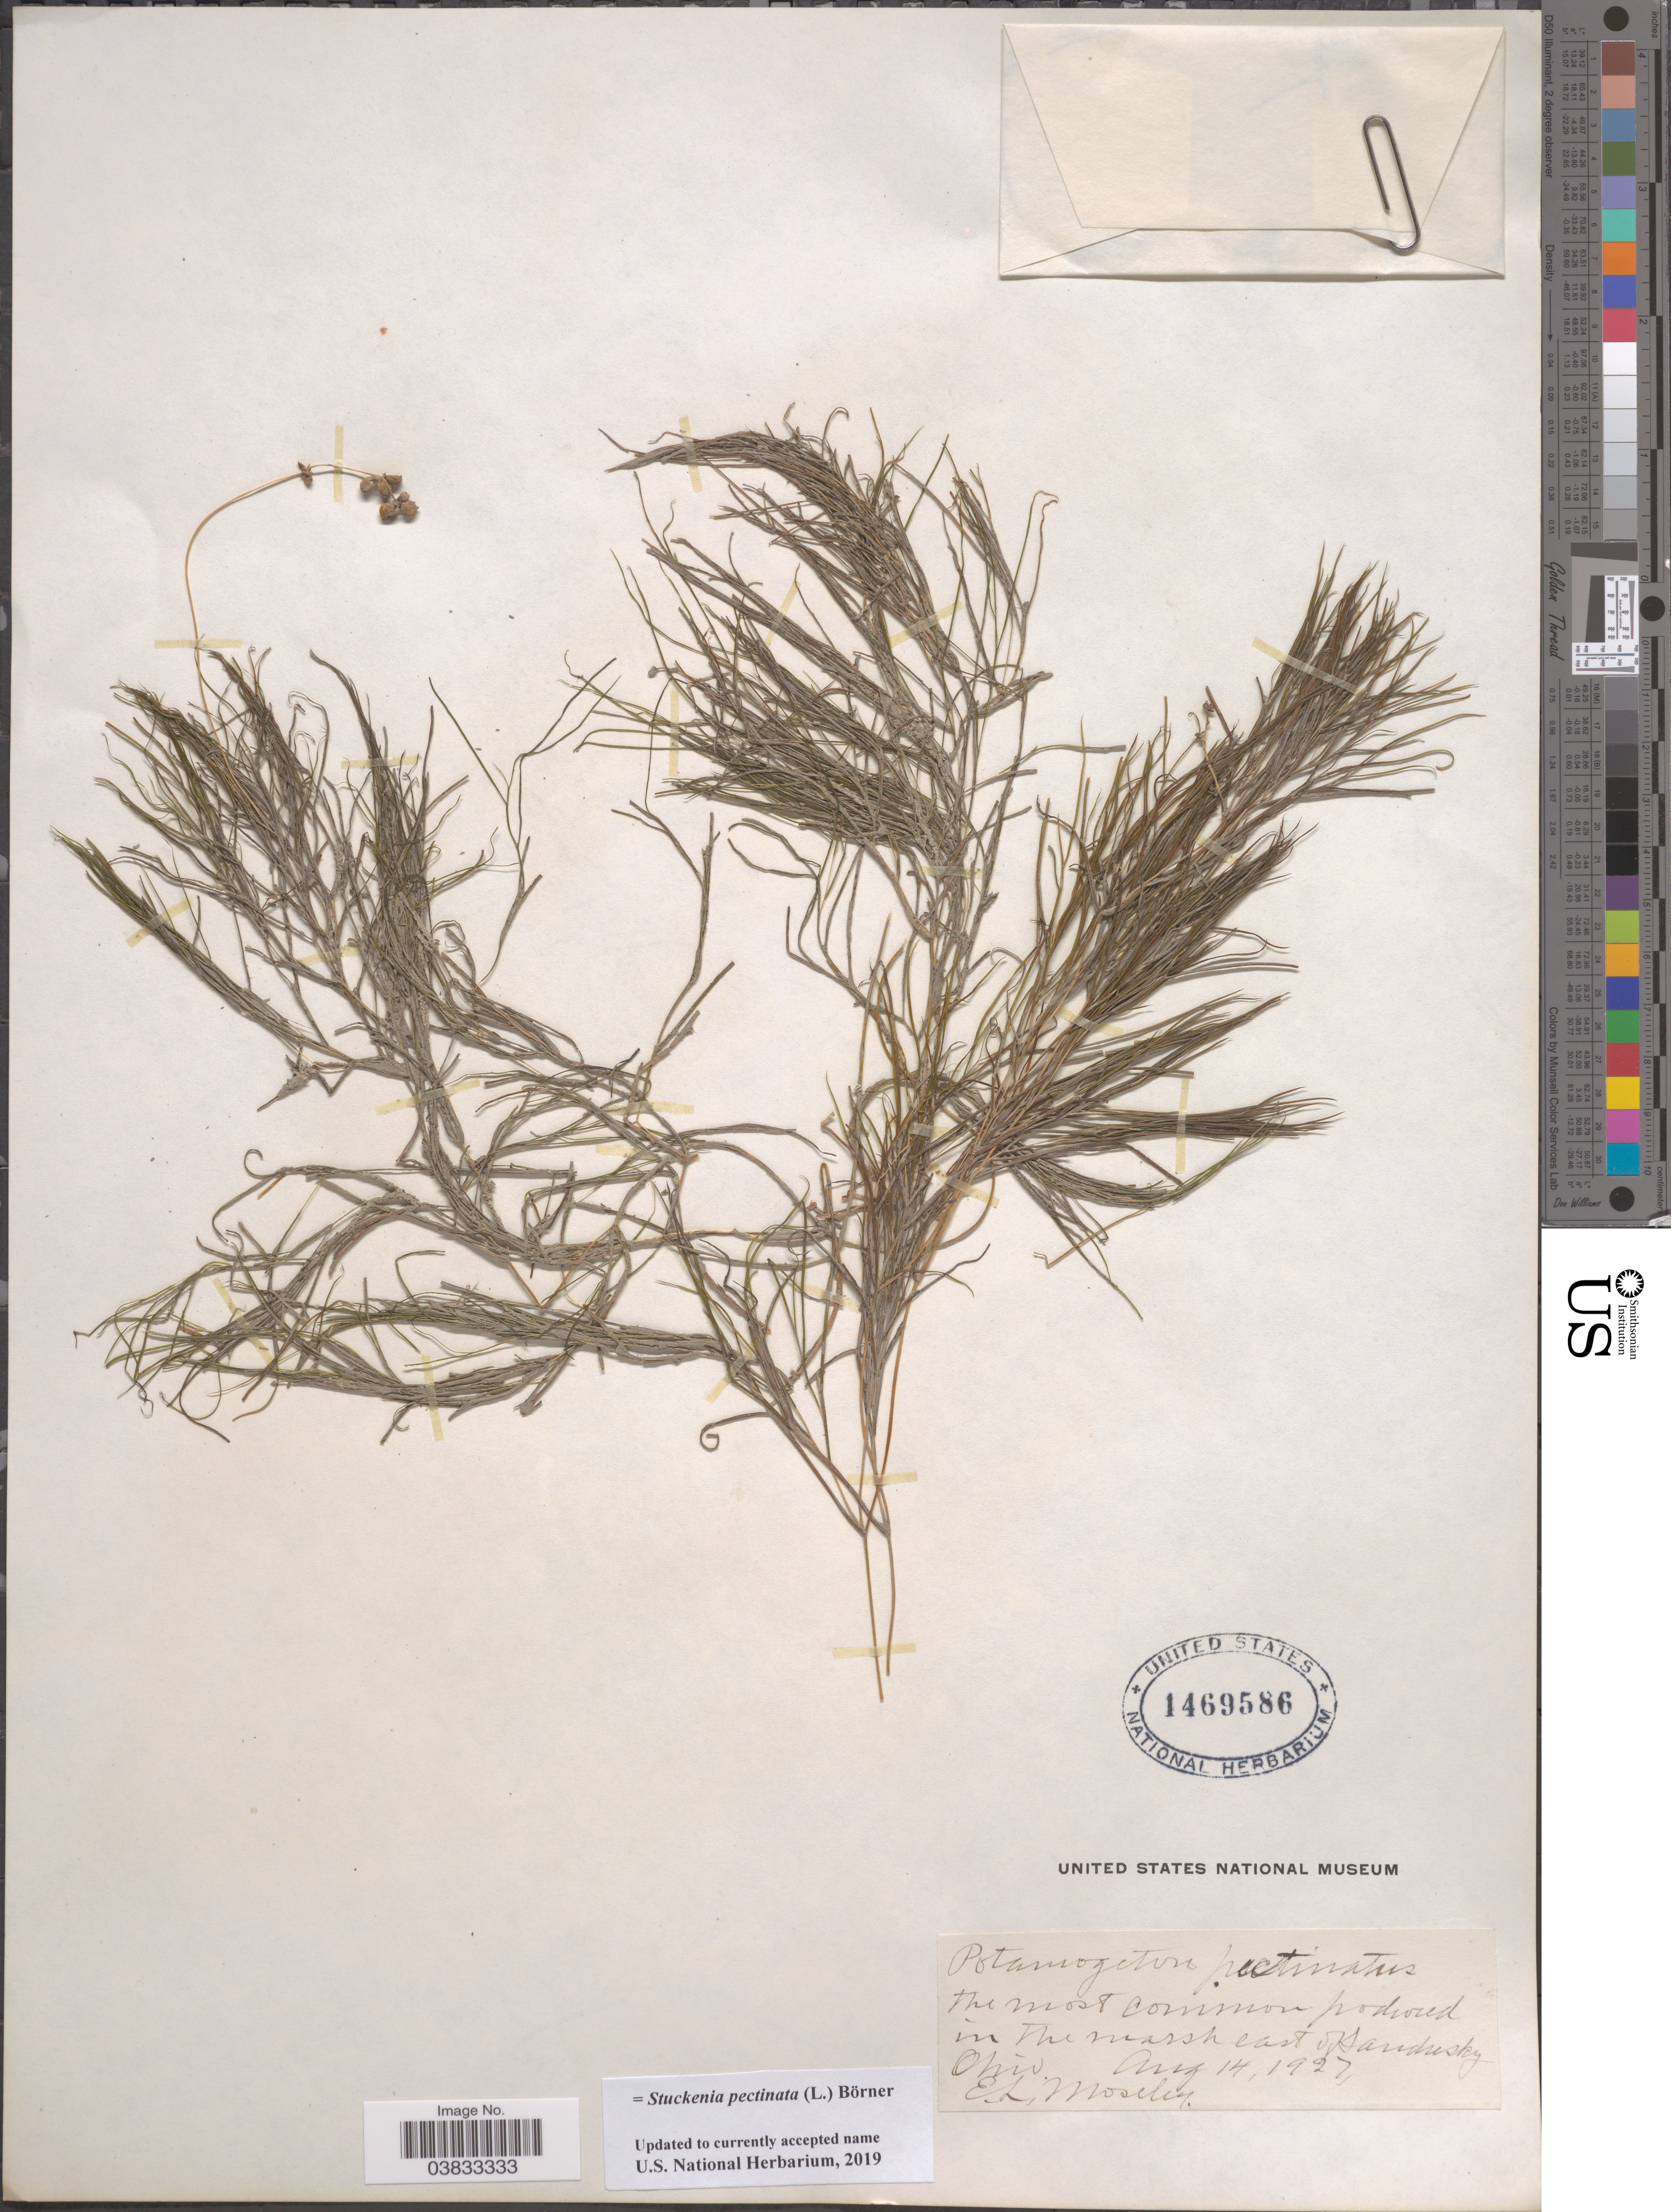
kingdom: Plantae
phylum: Tracheophyta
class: Liliopsida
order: Alismatales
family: Potamogetonaceae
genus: Stuckenia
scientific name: Stuckenia pectinata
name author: (L.) Börner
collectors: E. Moseley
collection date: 1927-08-14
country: United States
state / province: Ohio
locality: In the marsh east of Sandusky.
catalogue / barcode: US 1469586